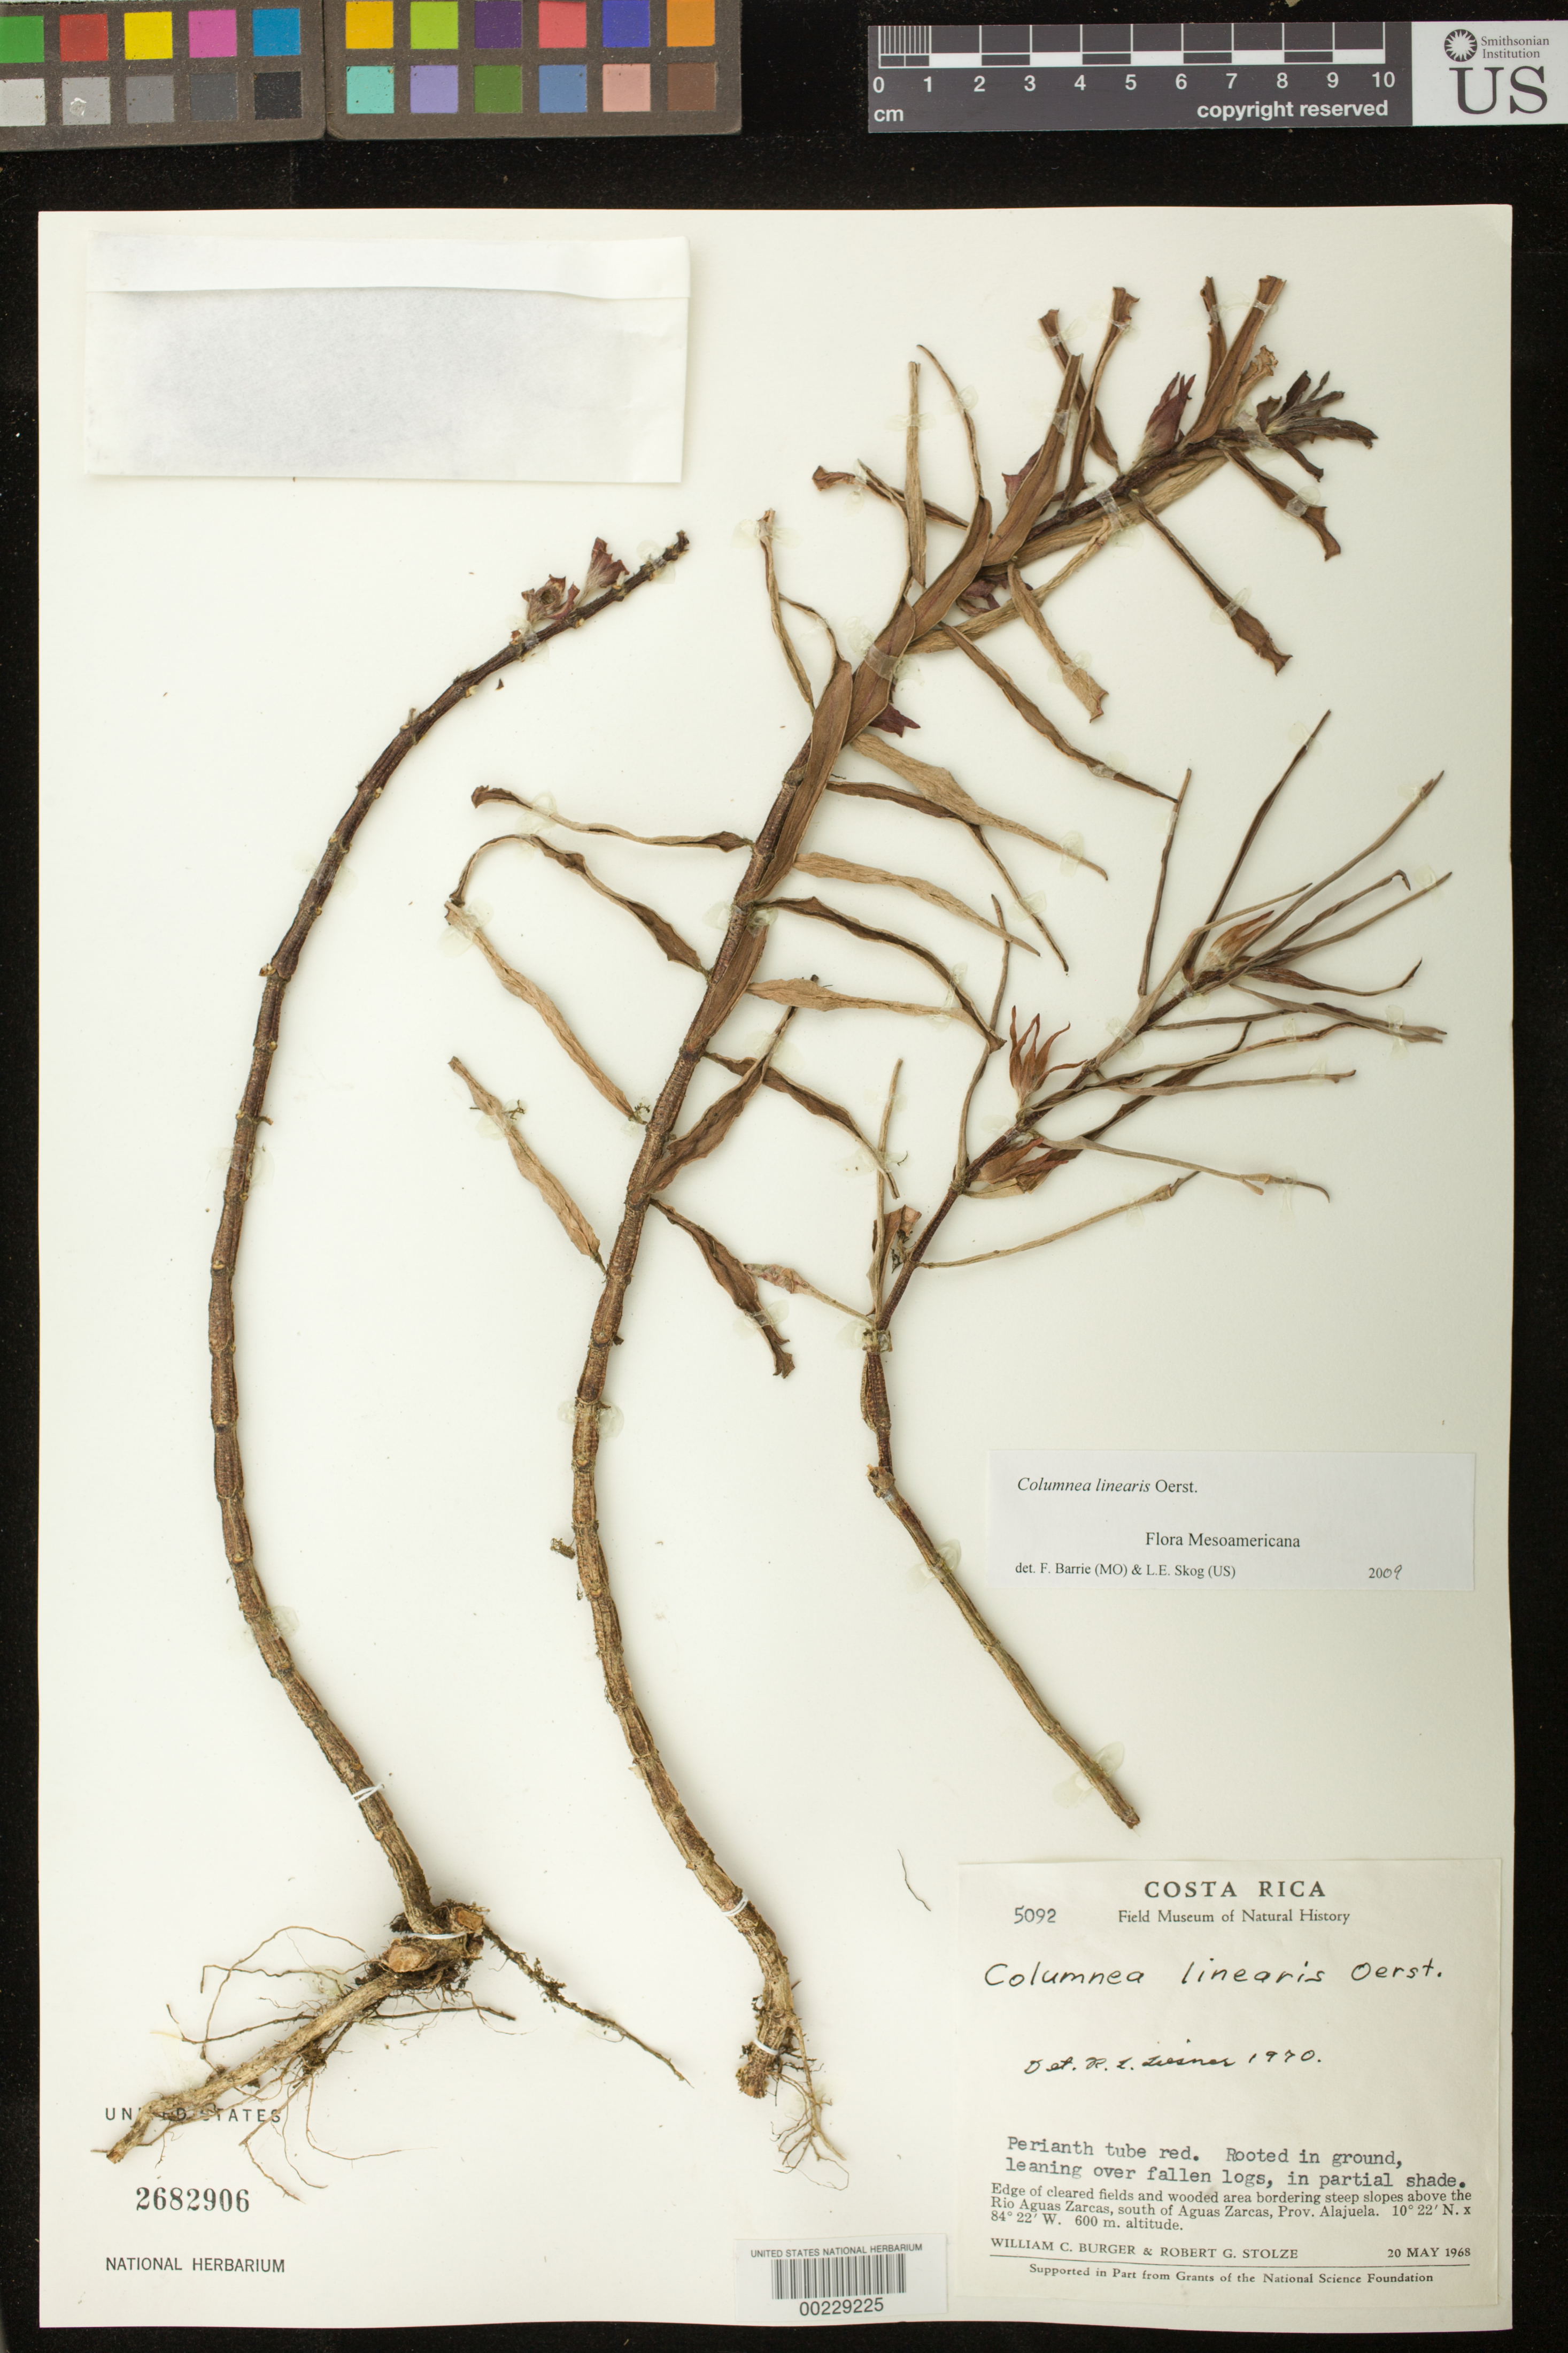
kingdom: Plantae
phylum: Tracheophyta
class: Magnoliopsida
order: Lamiales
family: Gesneriaceae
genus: Columnea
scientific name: Columnea linearis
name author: Oerst.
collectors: W. Burger & R. G. Stolze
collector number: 5092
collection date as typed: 20 May 1968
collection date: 1968-05-20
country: Costa Rica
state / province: Alajuela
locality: Above the Rio Aguas Zarcas, S of Aguas Zarcas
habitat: Edge of cleared fields and wooded area bordering steep slopes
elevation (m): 600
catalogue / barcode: US 2682906